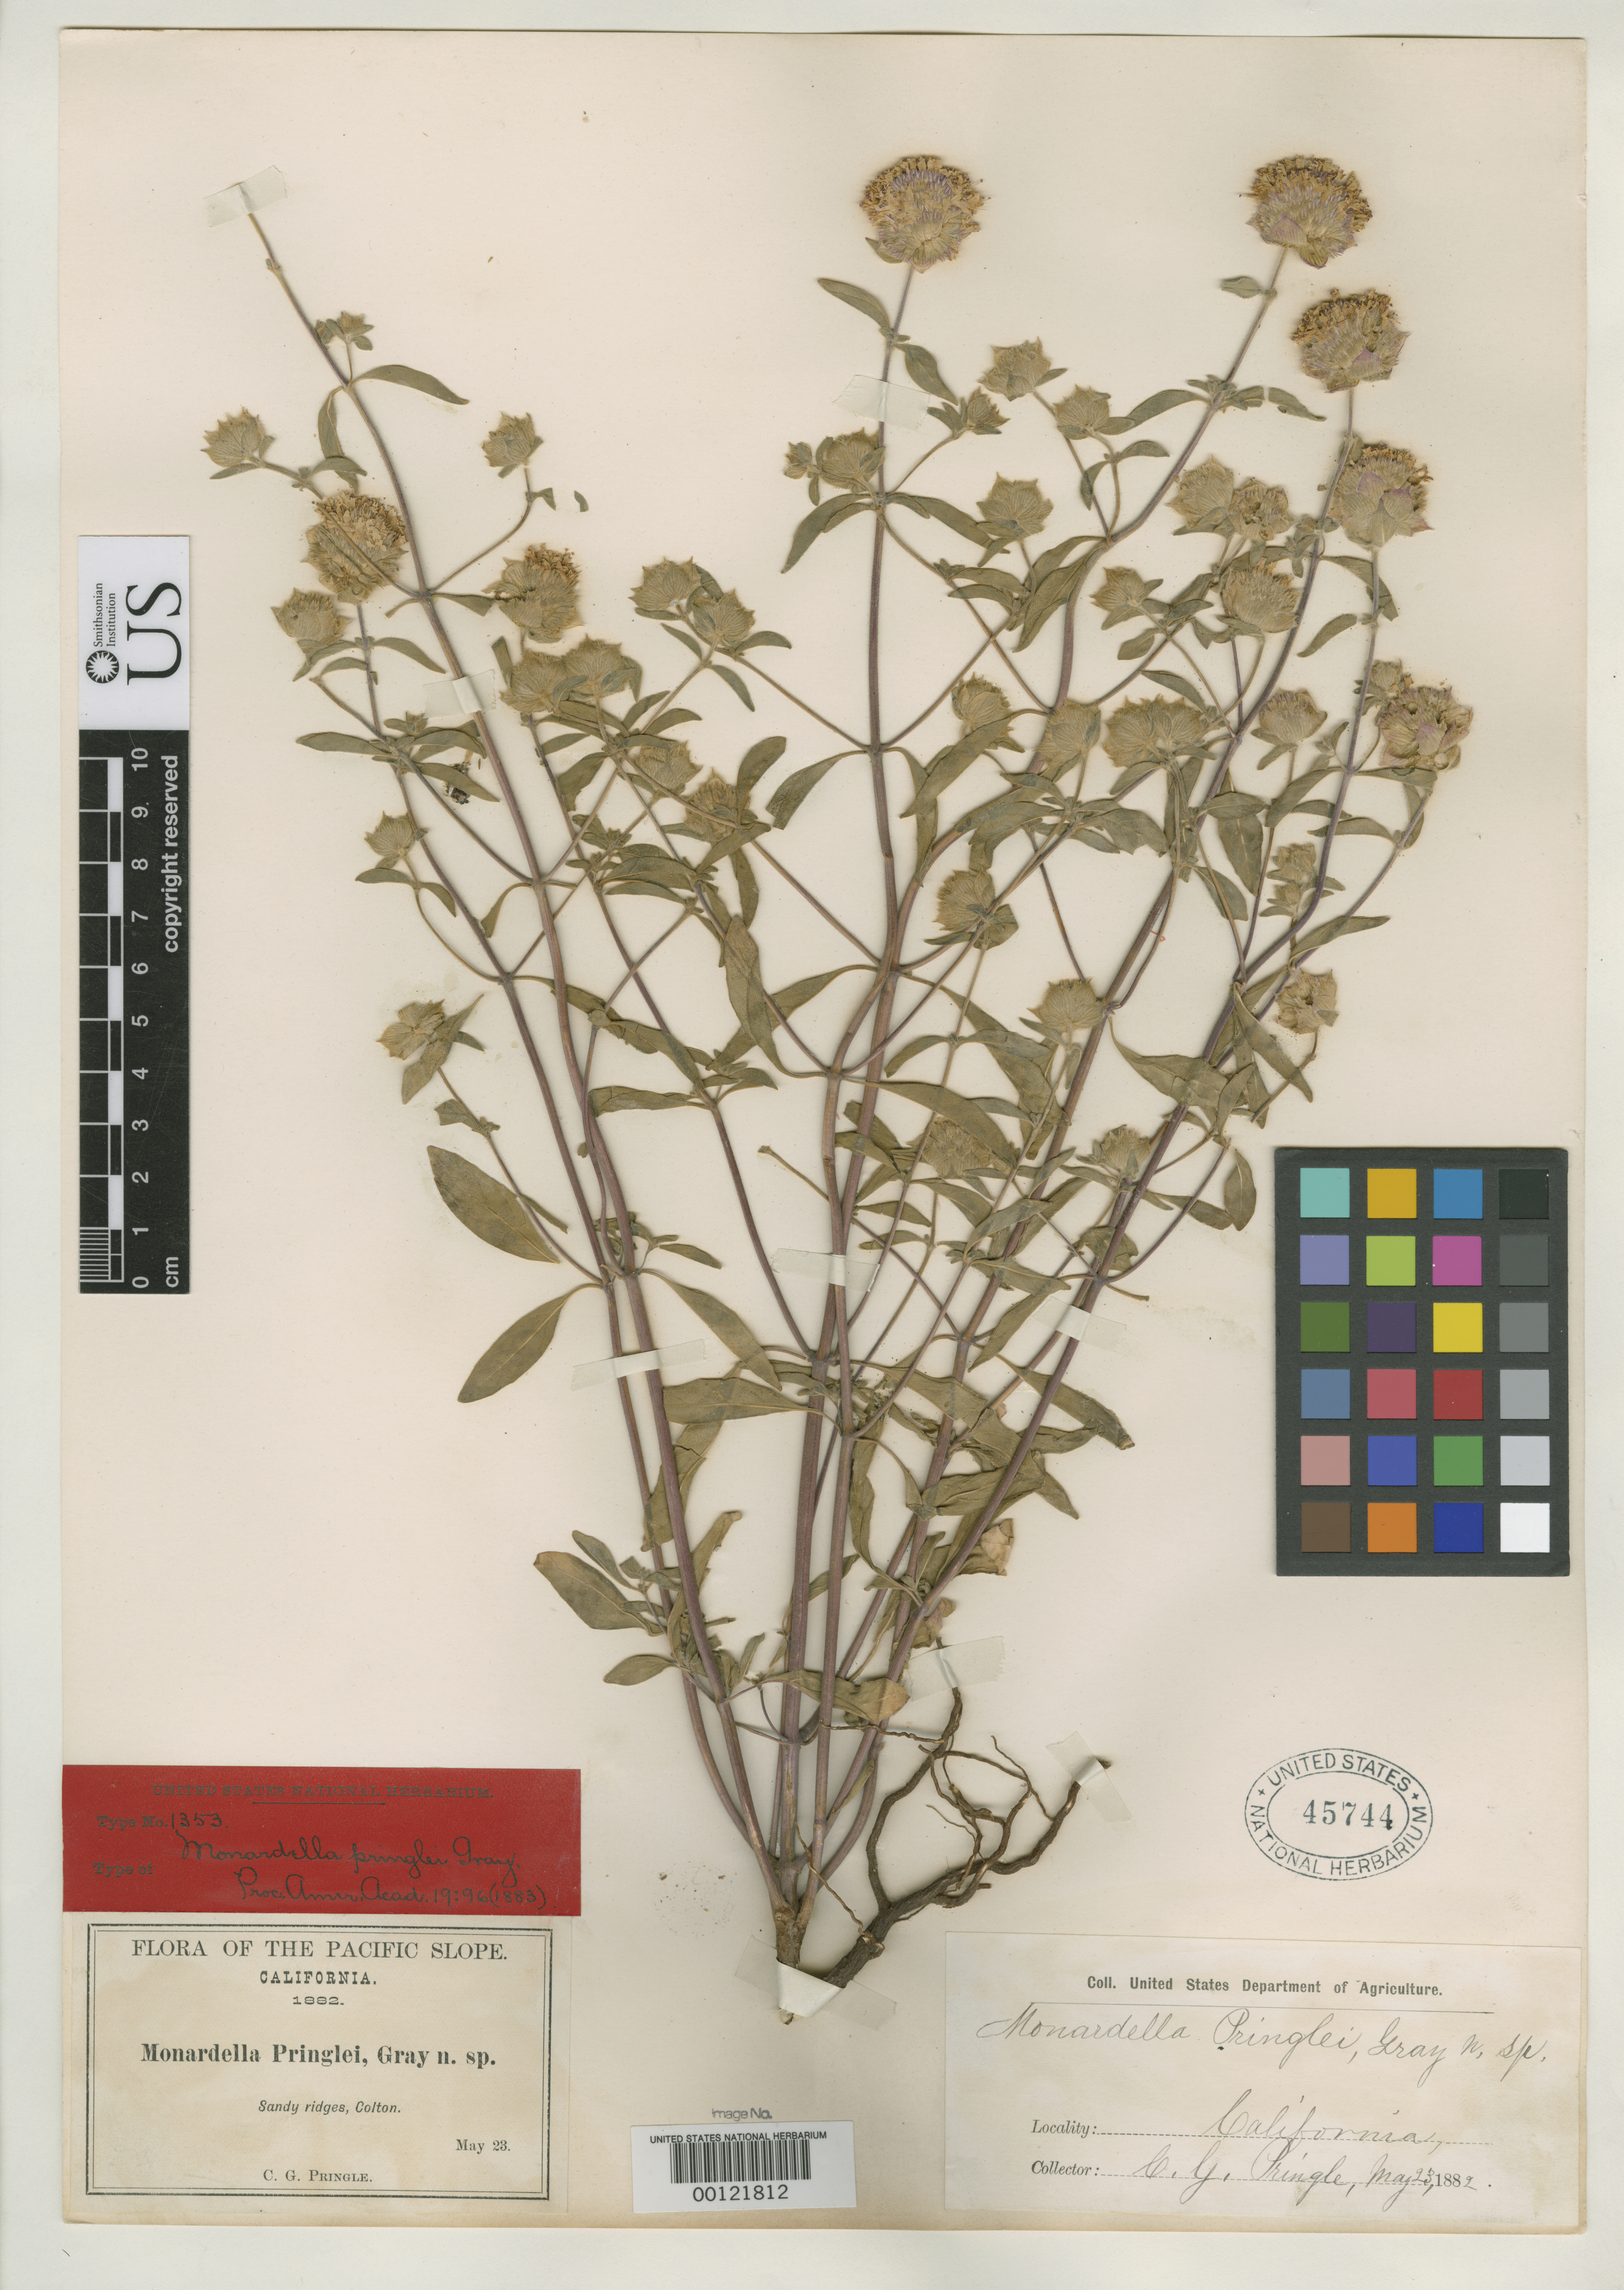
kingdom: Plantae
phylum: Tracheophyta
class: Magnoliopsida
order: Lamiales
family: Lamiaceae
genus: Monardella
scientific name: Monardella pringlei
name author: A. Gray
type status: Isotype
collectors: C. G. Pringle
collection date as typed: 23 May 1882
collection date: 1882-05-23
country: United States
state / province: California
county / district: San Bernardino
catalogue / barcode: US 45744